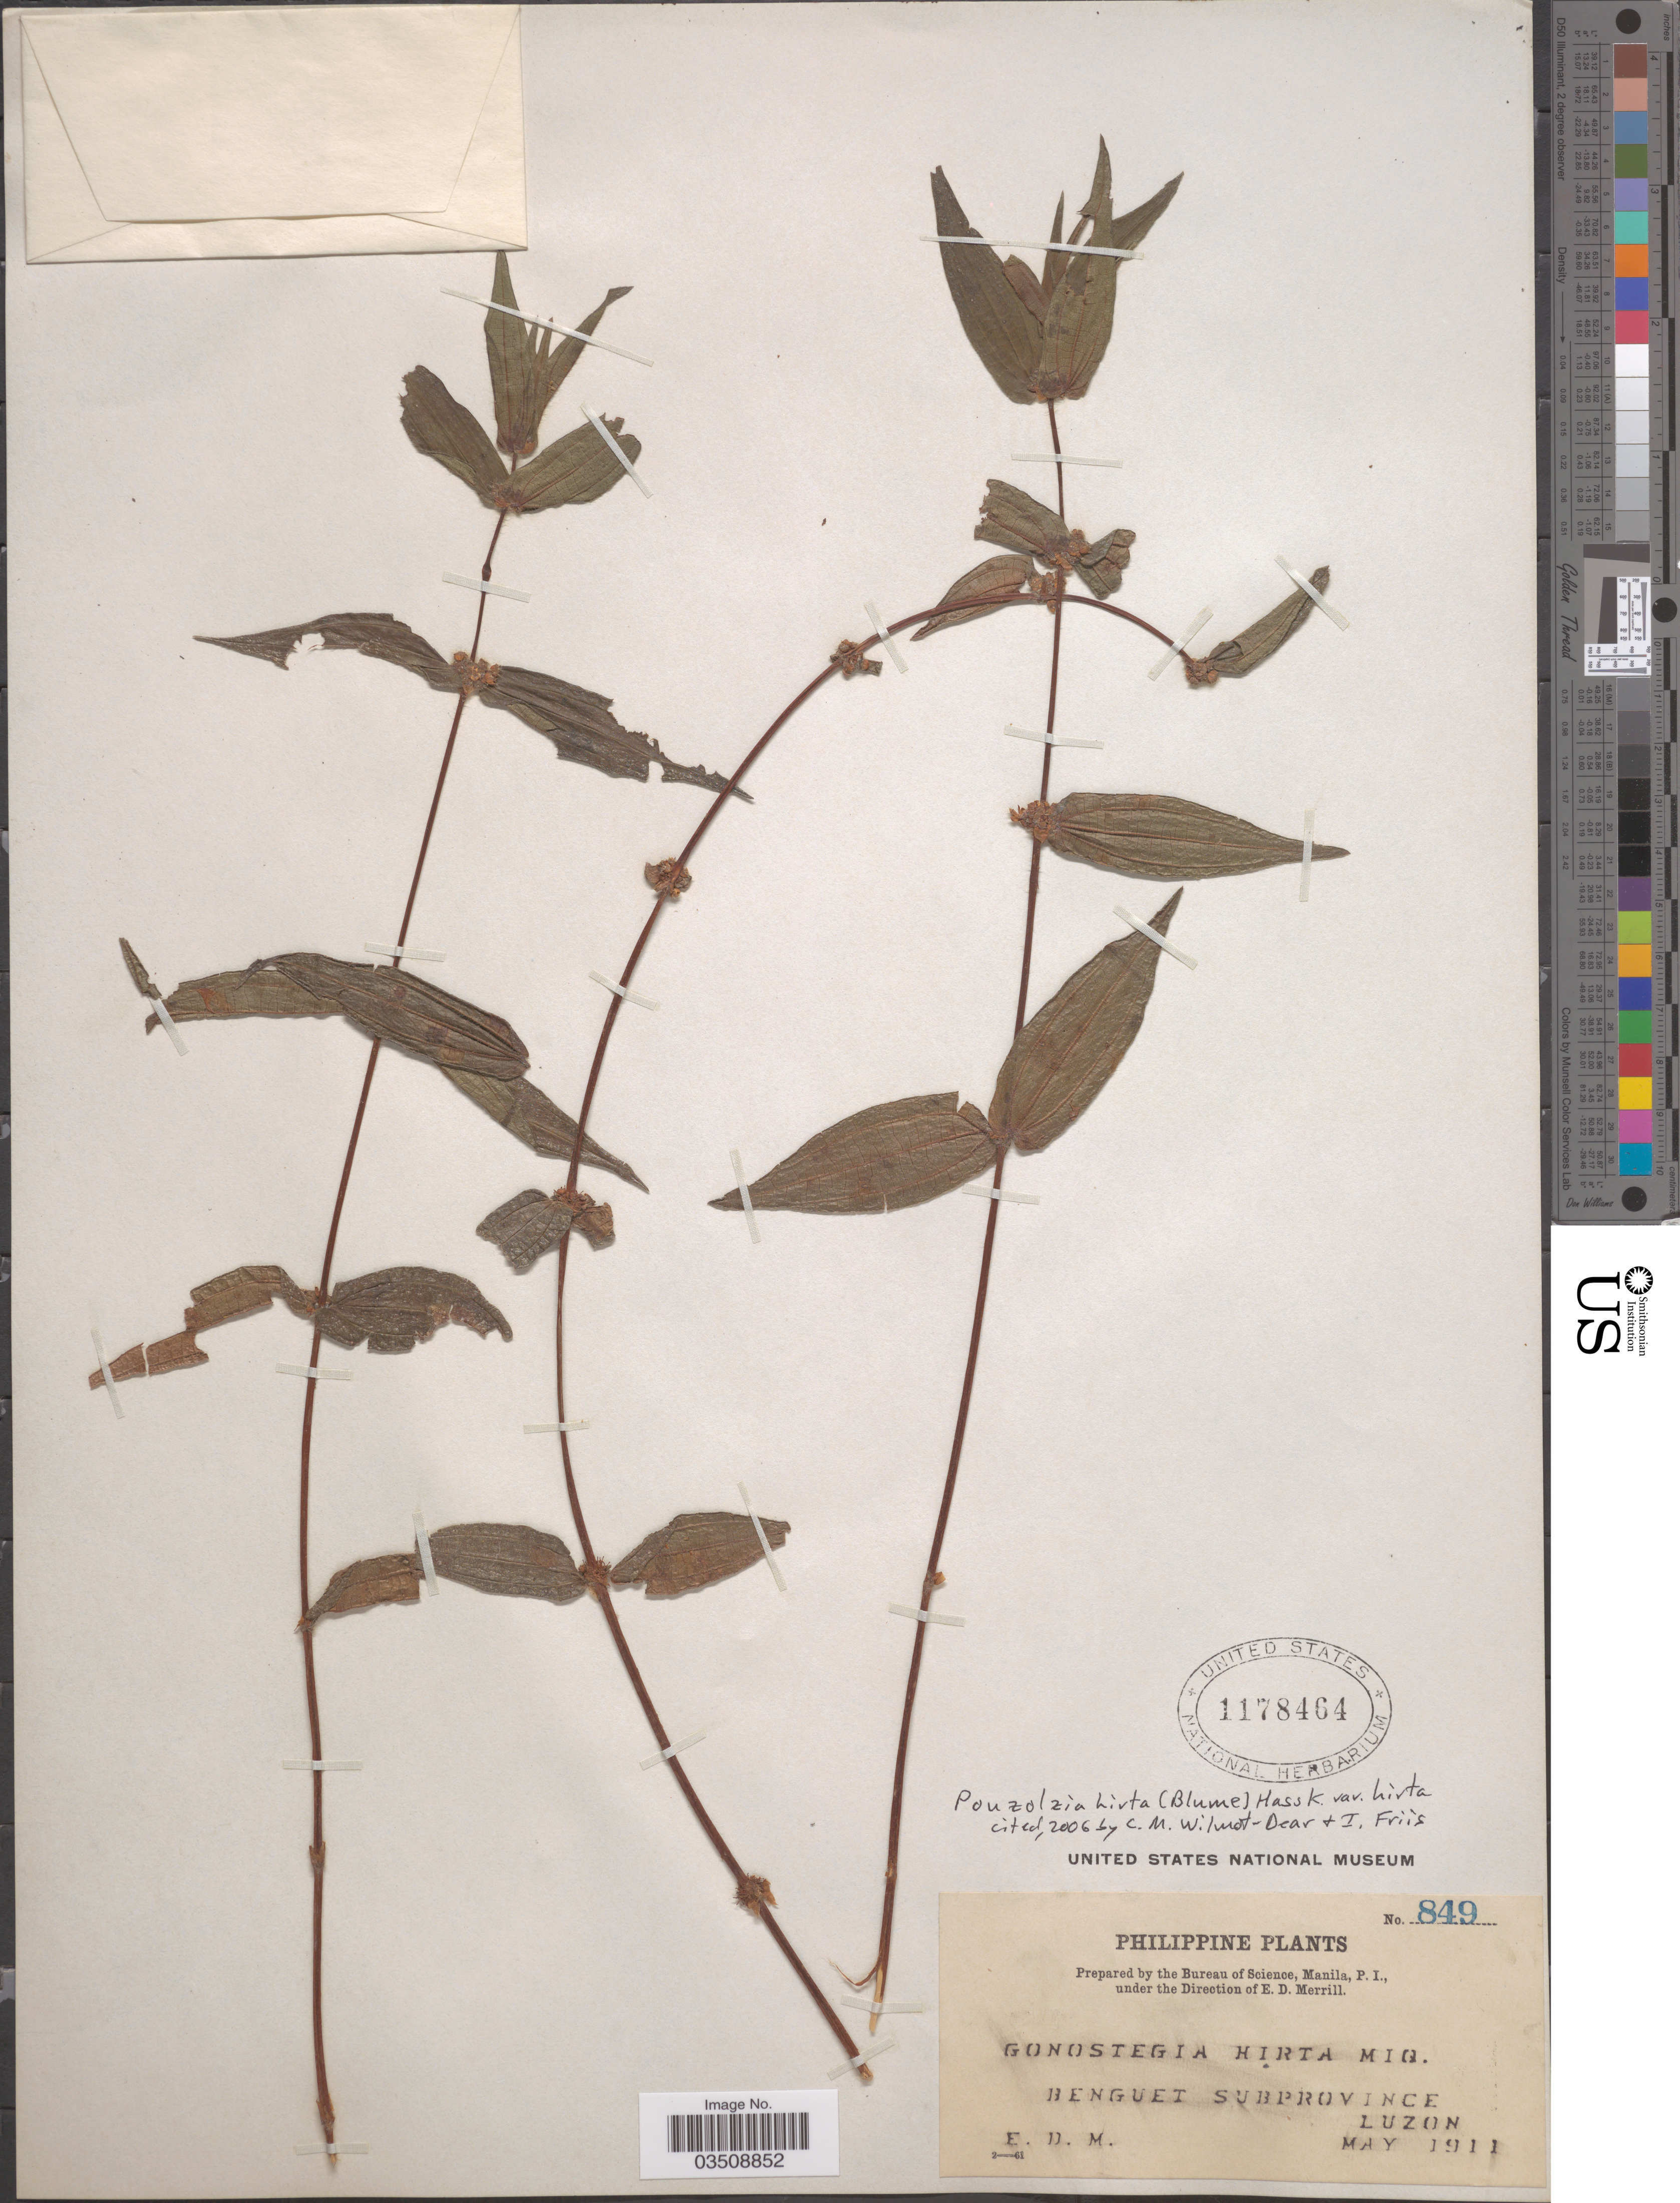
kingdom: Plantae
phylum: Tracheophyta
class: Magnoliopsida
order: Rosales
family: Urticaceae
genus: Gonostegia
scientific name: Gonostegia triandra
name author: (Blume) Miq.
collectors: E. D. Merrill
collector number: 849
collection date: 1911-05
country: Philippines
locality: Benguet Subprovince, Luzon.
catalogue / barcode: US 1178464